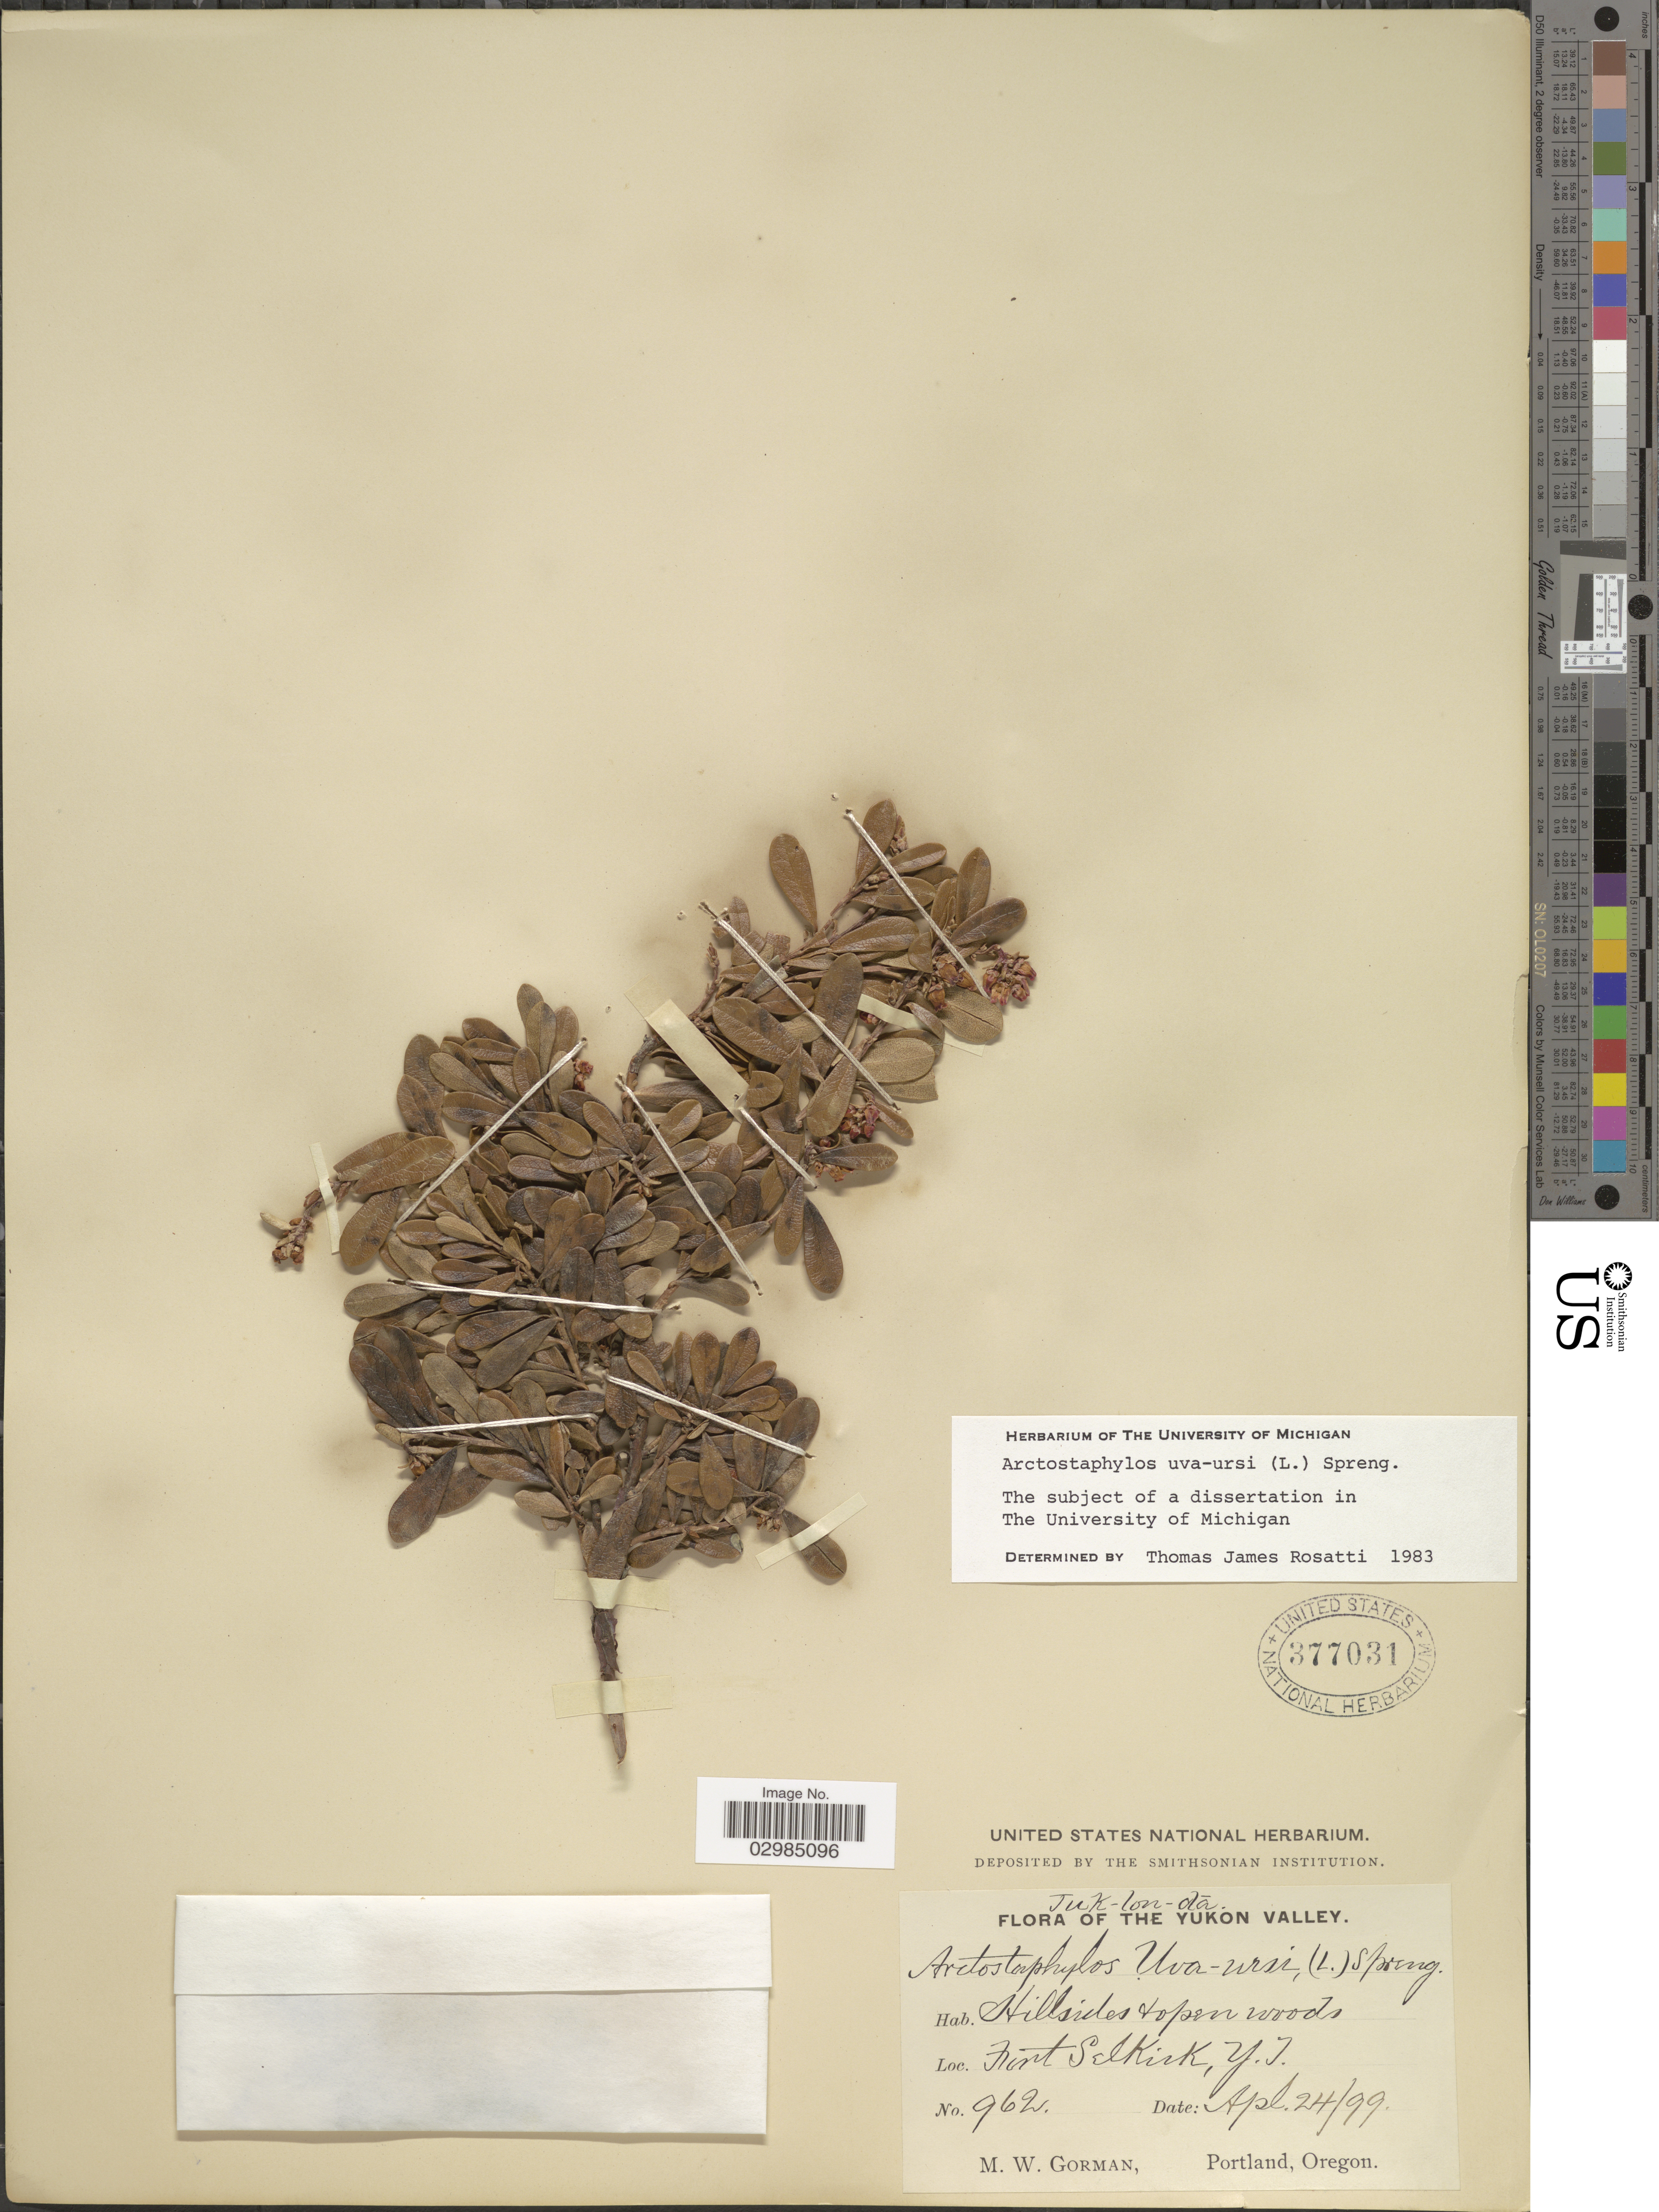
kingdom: Plantae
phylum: Tracheophyta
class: Magnoliopsida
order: Ericales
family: Ericaceae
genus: Arctostaphylos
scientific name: Arctostaphylos uva-ursi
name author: (L.) Spreng.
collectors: M. W. Gorman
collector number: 962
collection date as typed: Transcribed d/m/y: 24/4/99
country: Canada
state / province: Yukon Territory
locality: The Yukon Valley. Fort Selkirk, Y.T.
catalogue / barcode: US 377031